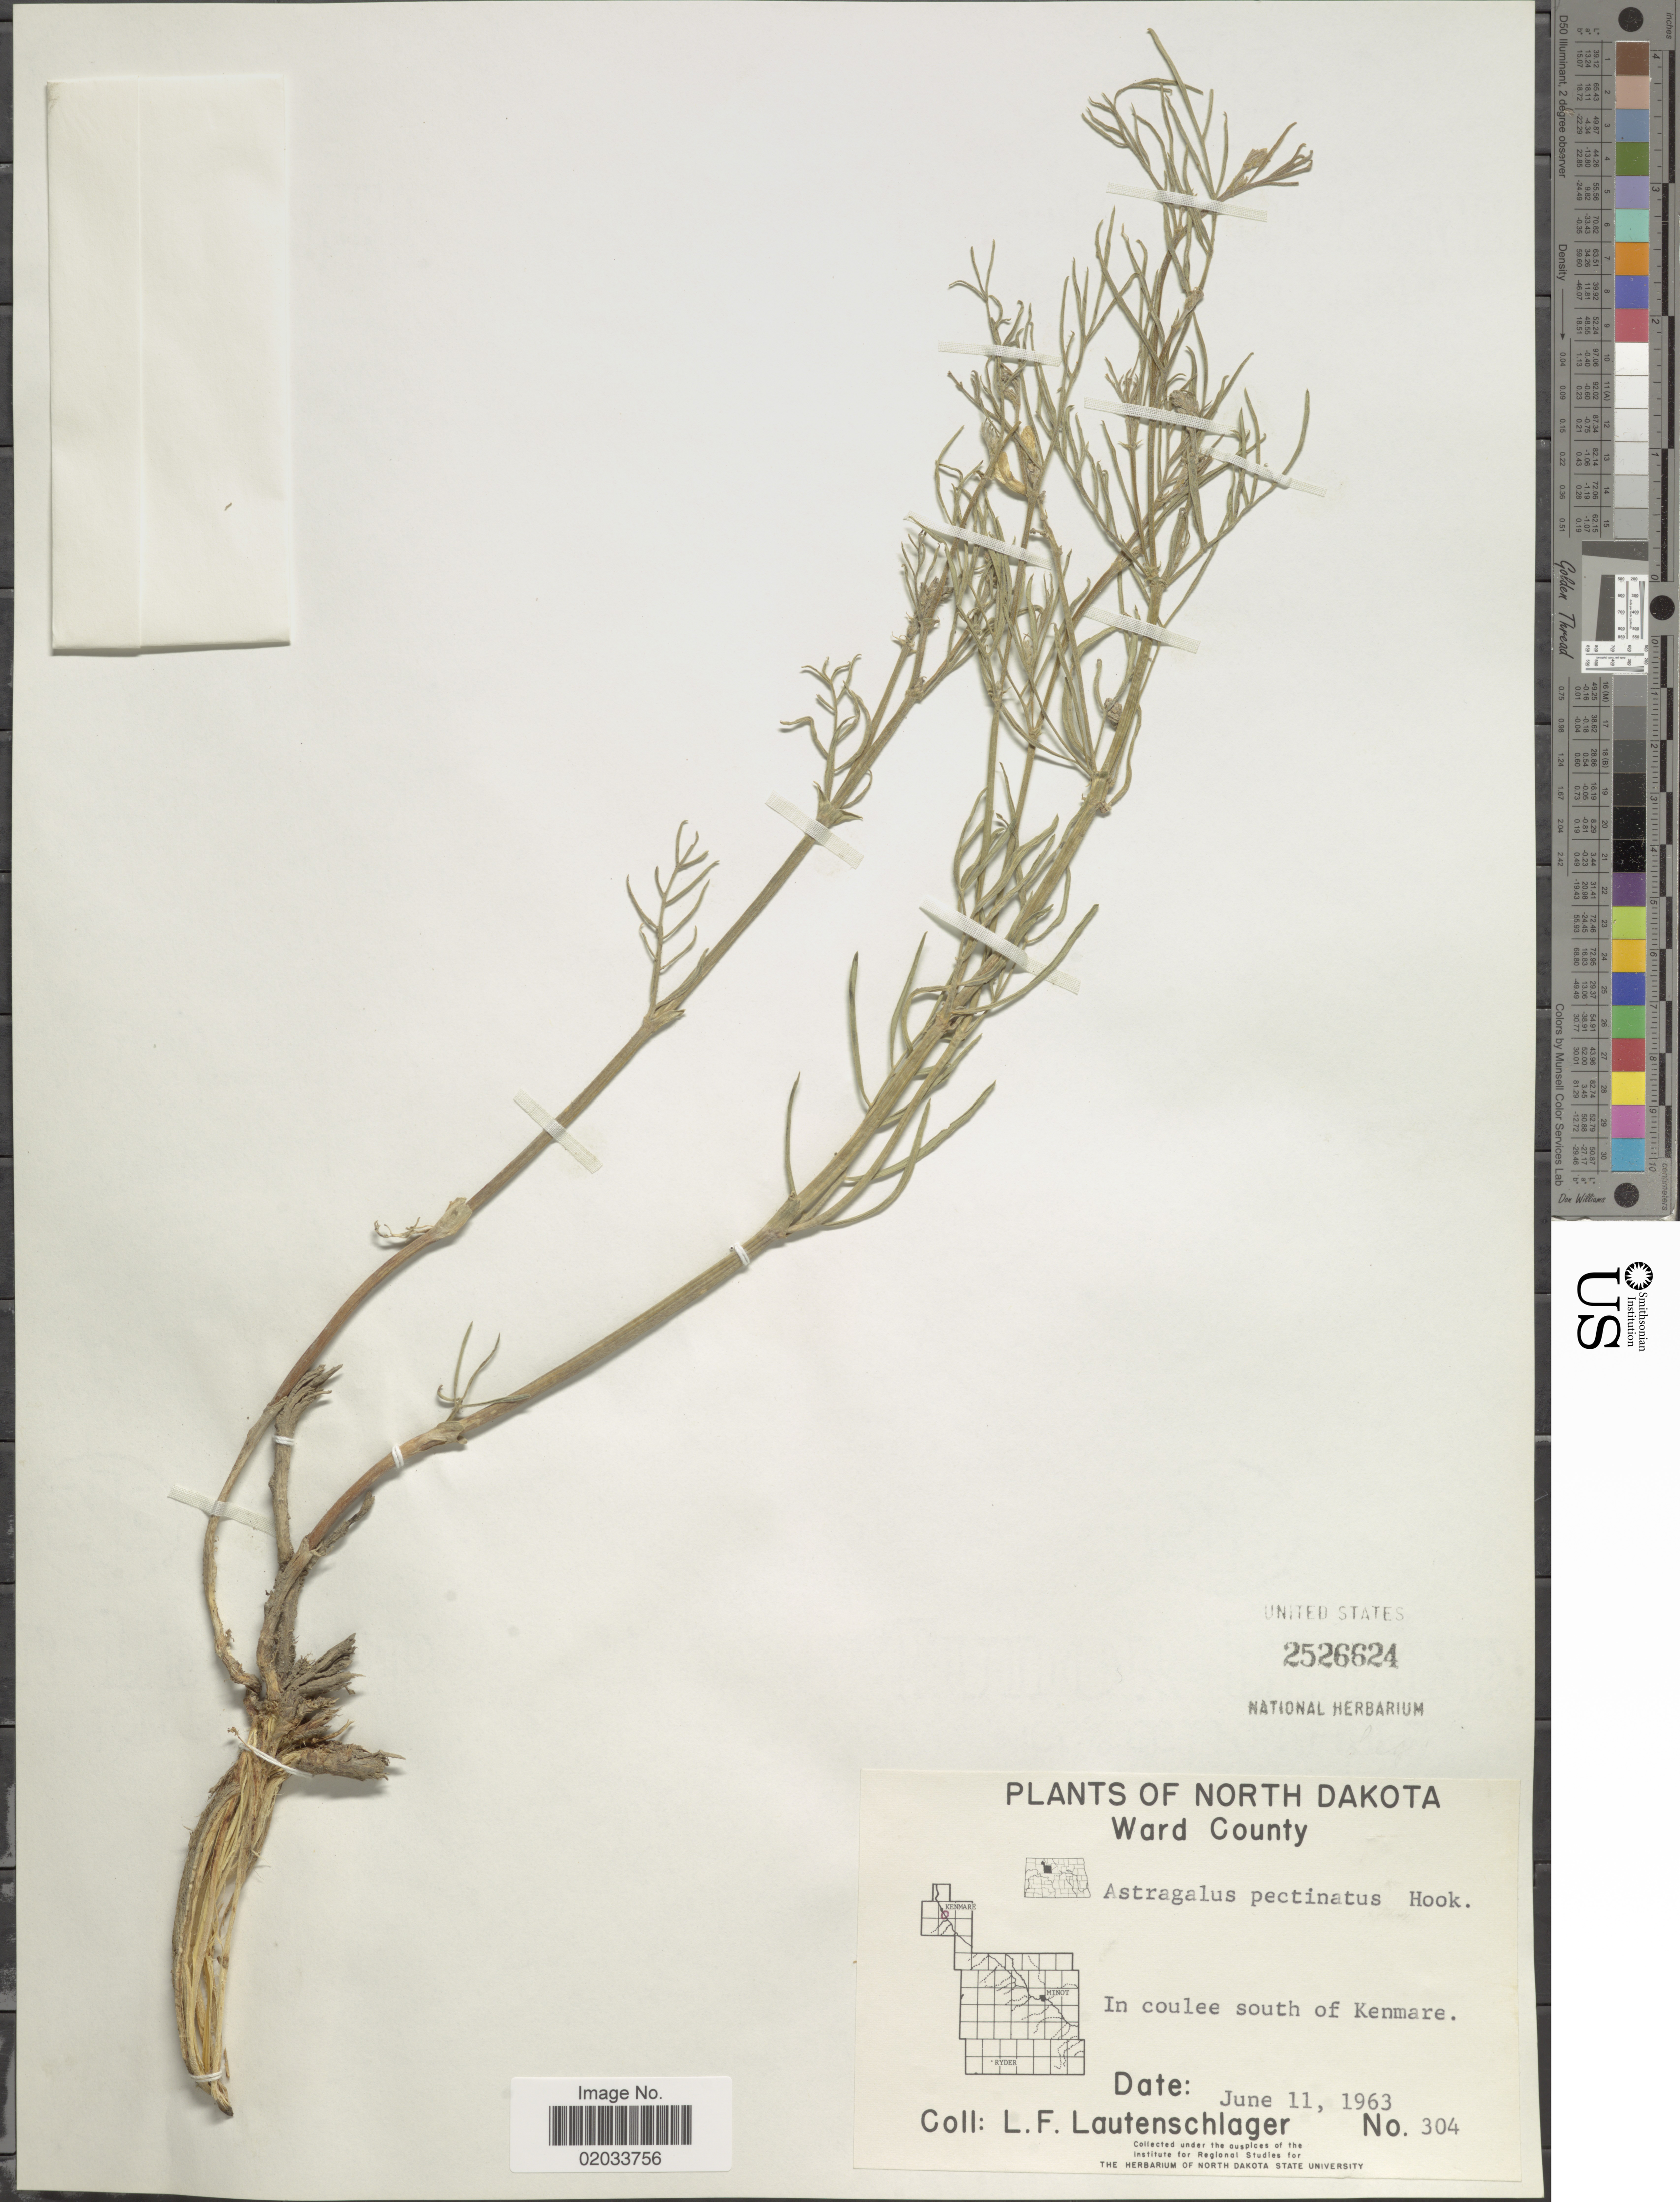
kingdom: Plantae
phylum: Tracheophyta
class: Magnoliopsida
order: Fabales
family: Fabaceae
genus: Astragalus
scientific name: Astragalus pectinatus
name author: (Hook.) G. Don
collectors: L. Lautenschlager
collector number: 304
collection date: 1963-06-11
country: United States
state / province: North Dakota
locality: Ward County, In coulee south of Kenmare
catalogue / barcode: US 2526624